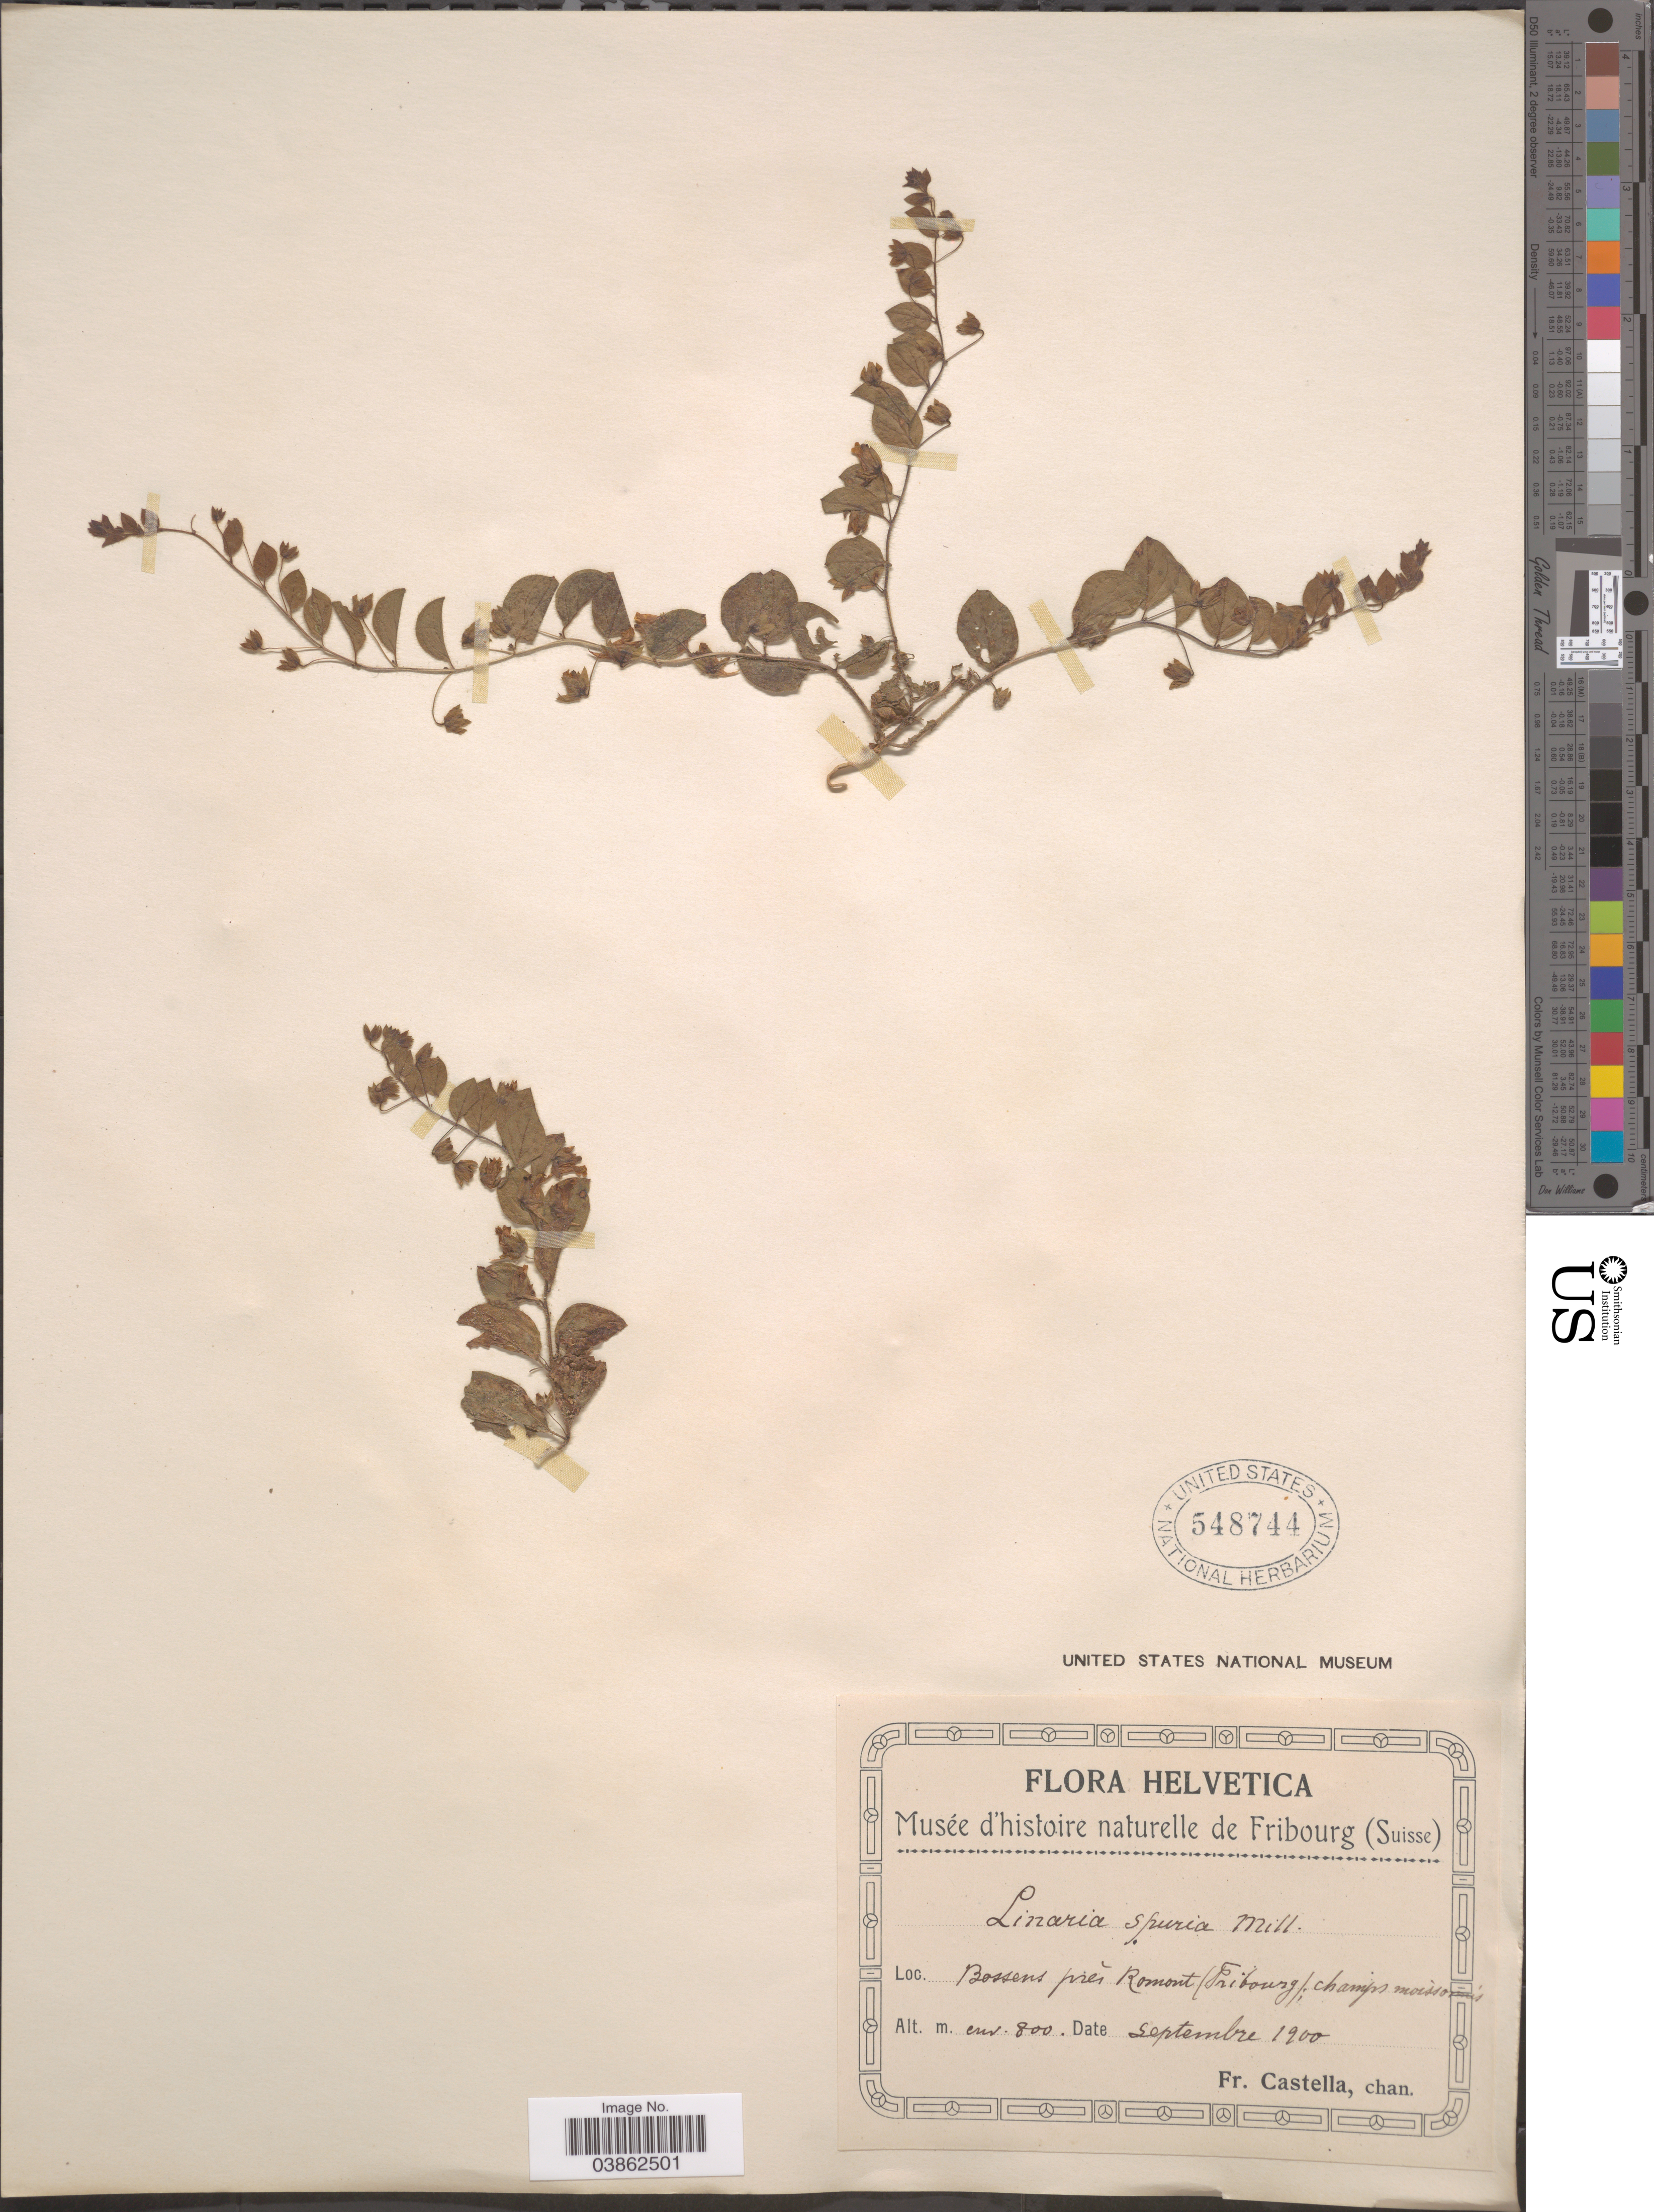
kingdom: Plantae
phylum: Tracheophyta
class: Magnoliopsida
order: Lamiales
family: Plantaginaceae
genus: Elatinoides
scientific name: Elatinoides spuria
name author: (L.) Wettst.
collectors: Fr. Castella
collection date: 1900-09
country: Switzerland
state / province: Fribourg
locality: Helvetica. Bossens prĕs Romont, champs moissonnis.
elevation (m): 800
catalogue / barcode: US 548744